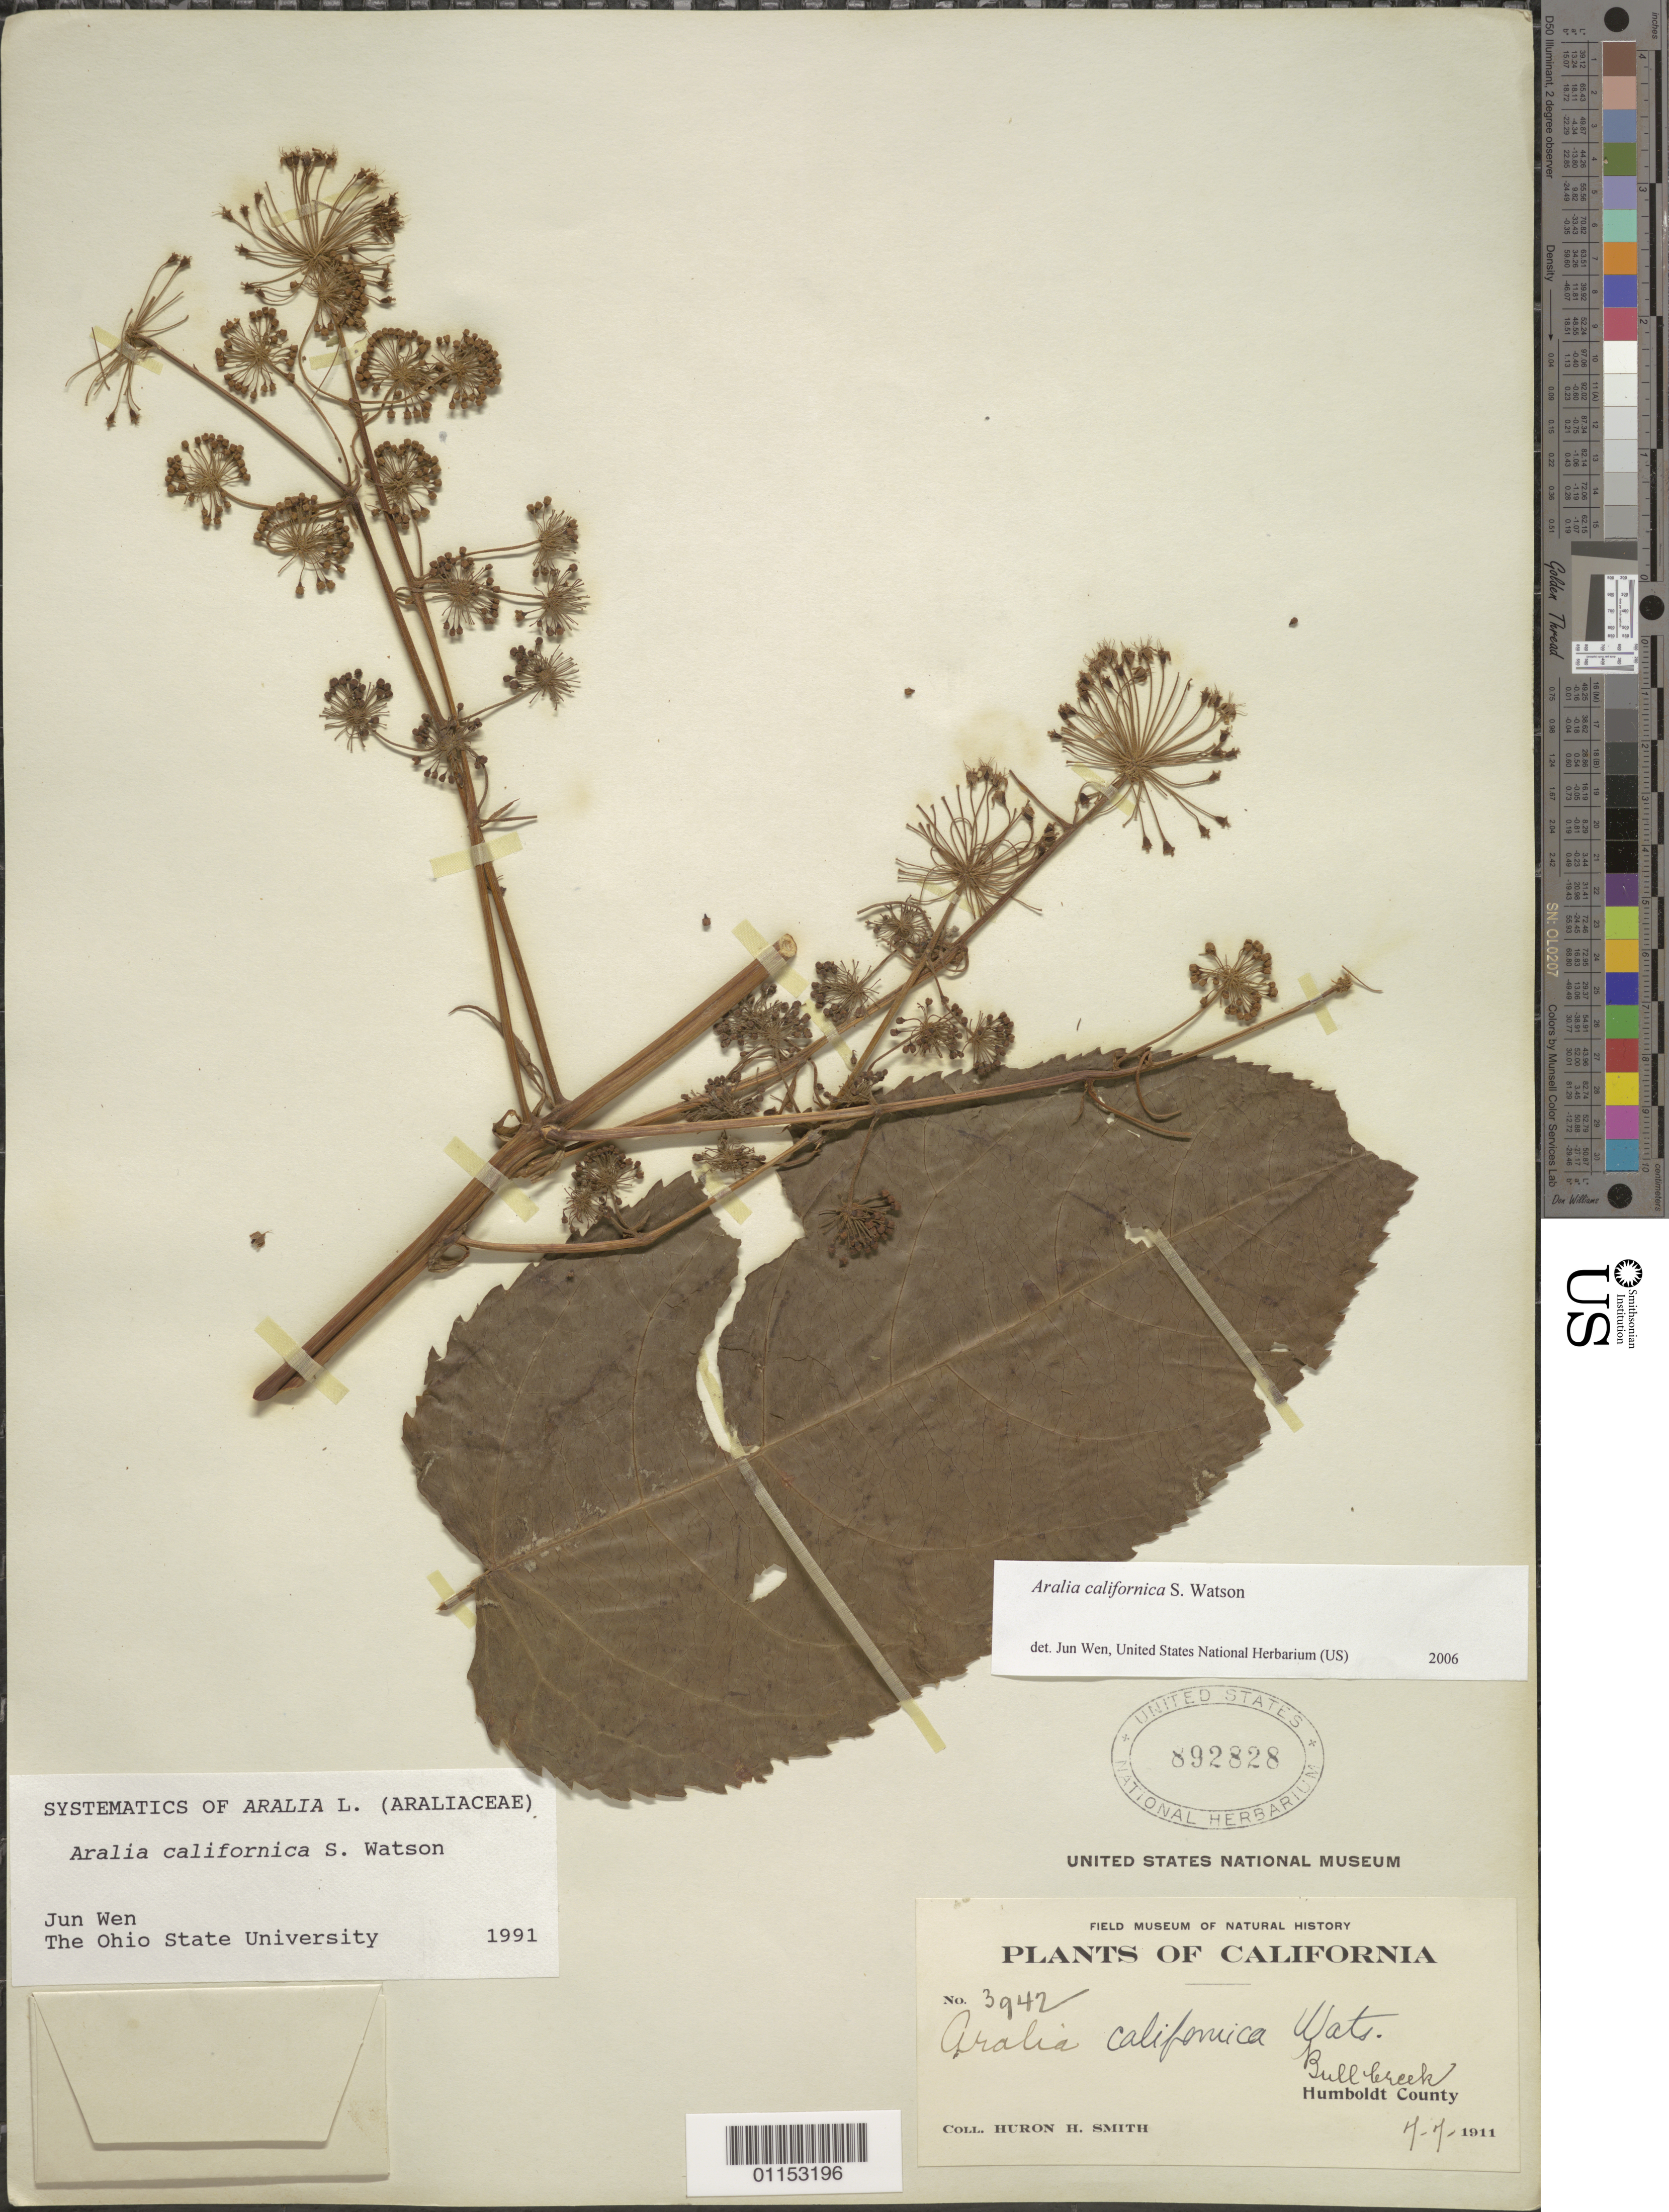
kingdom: Plantae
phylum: Tracheophyta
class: Magnoliopsida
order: Apiales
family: Araliaceae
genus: Aralia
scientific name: Aralia californica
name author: S. Watson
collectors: Huron H. Smith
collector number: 3942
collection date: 1911-07-07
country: United States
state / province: California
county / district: Humboldt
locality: Bull Creek.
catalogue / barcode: US 892828